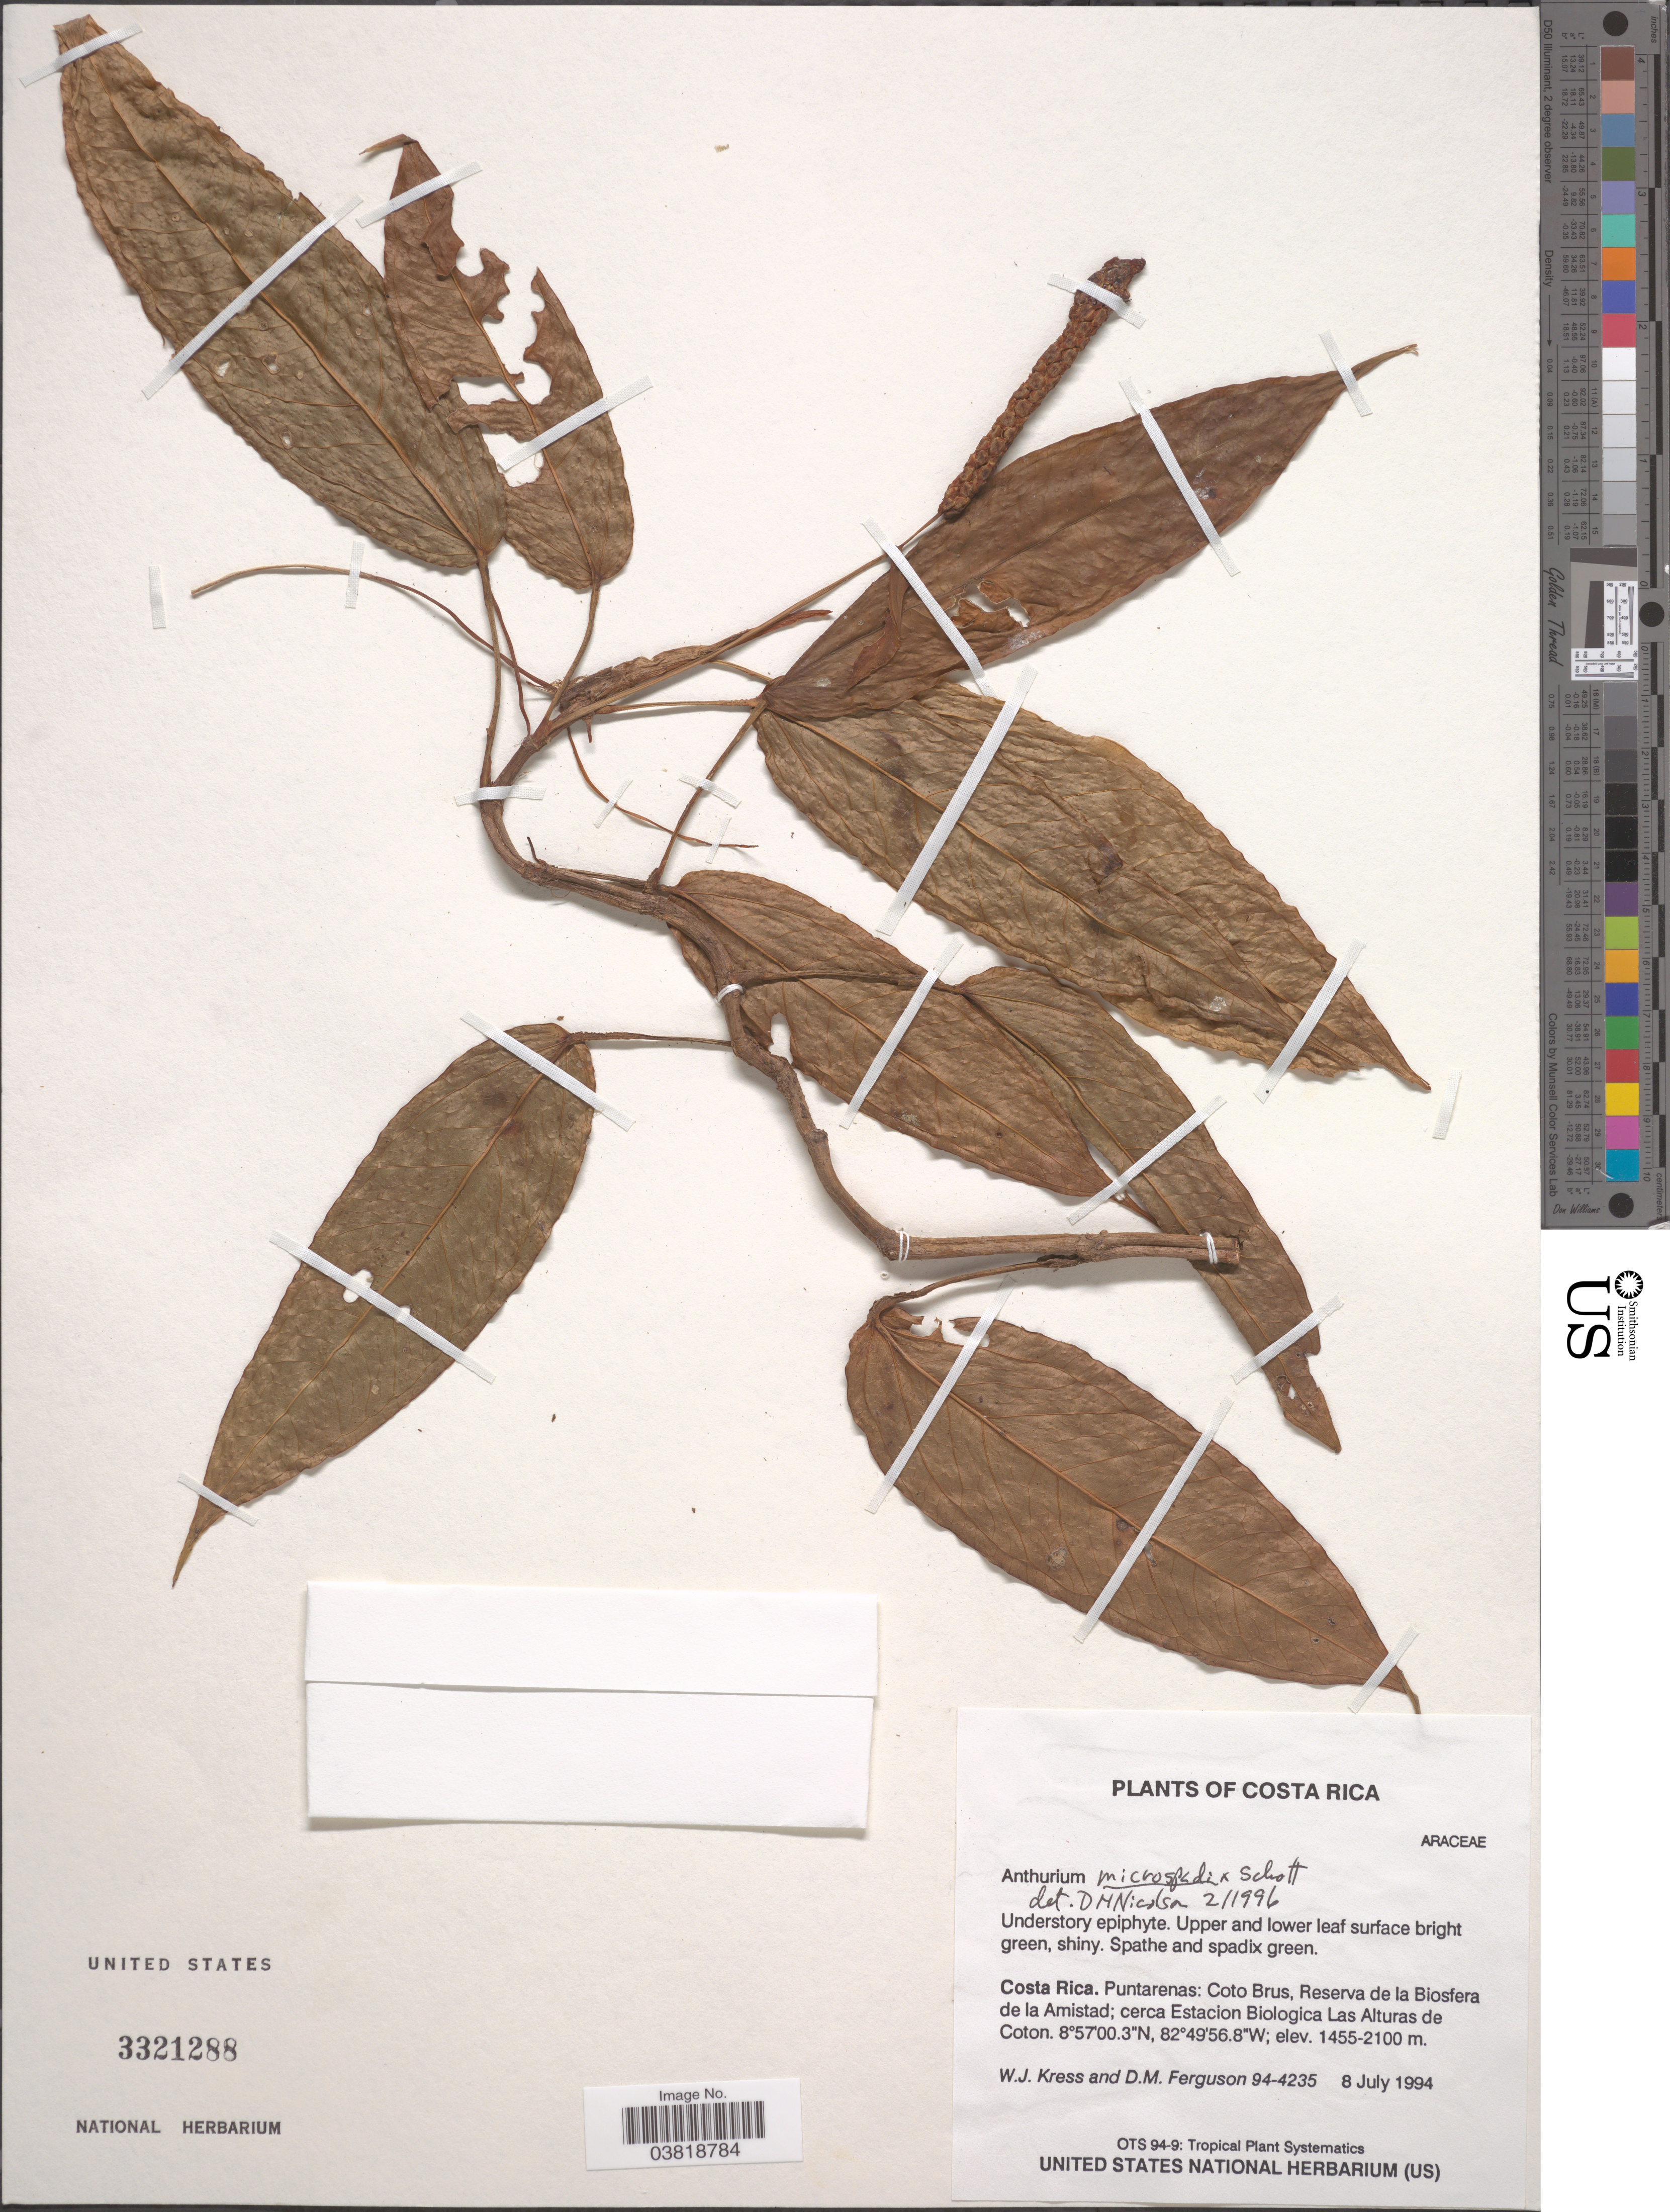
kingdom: Plantae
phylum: Tracheophyta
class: Liliopsida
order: Alismatales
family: Araceae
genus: Anthurium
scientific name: Anthurium microspadix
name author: Schott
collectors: W. J. Kress & D. M. Ferguson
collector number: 94-4235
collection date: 1994-07-08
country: Costa Rica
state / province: Puntarenas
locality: Coto Brus, Reserva de la Biosfera de la Amistad; cerca Estacion Biologica Las Alturas de Coton.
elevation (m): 1455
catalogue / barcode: US 3321288